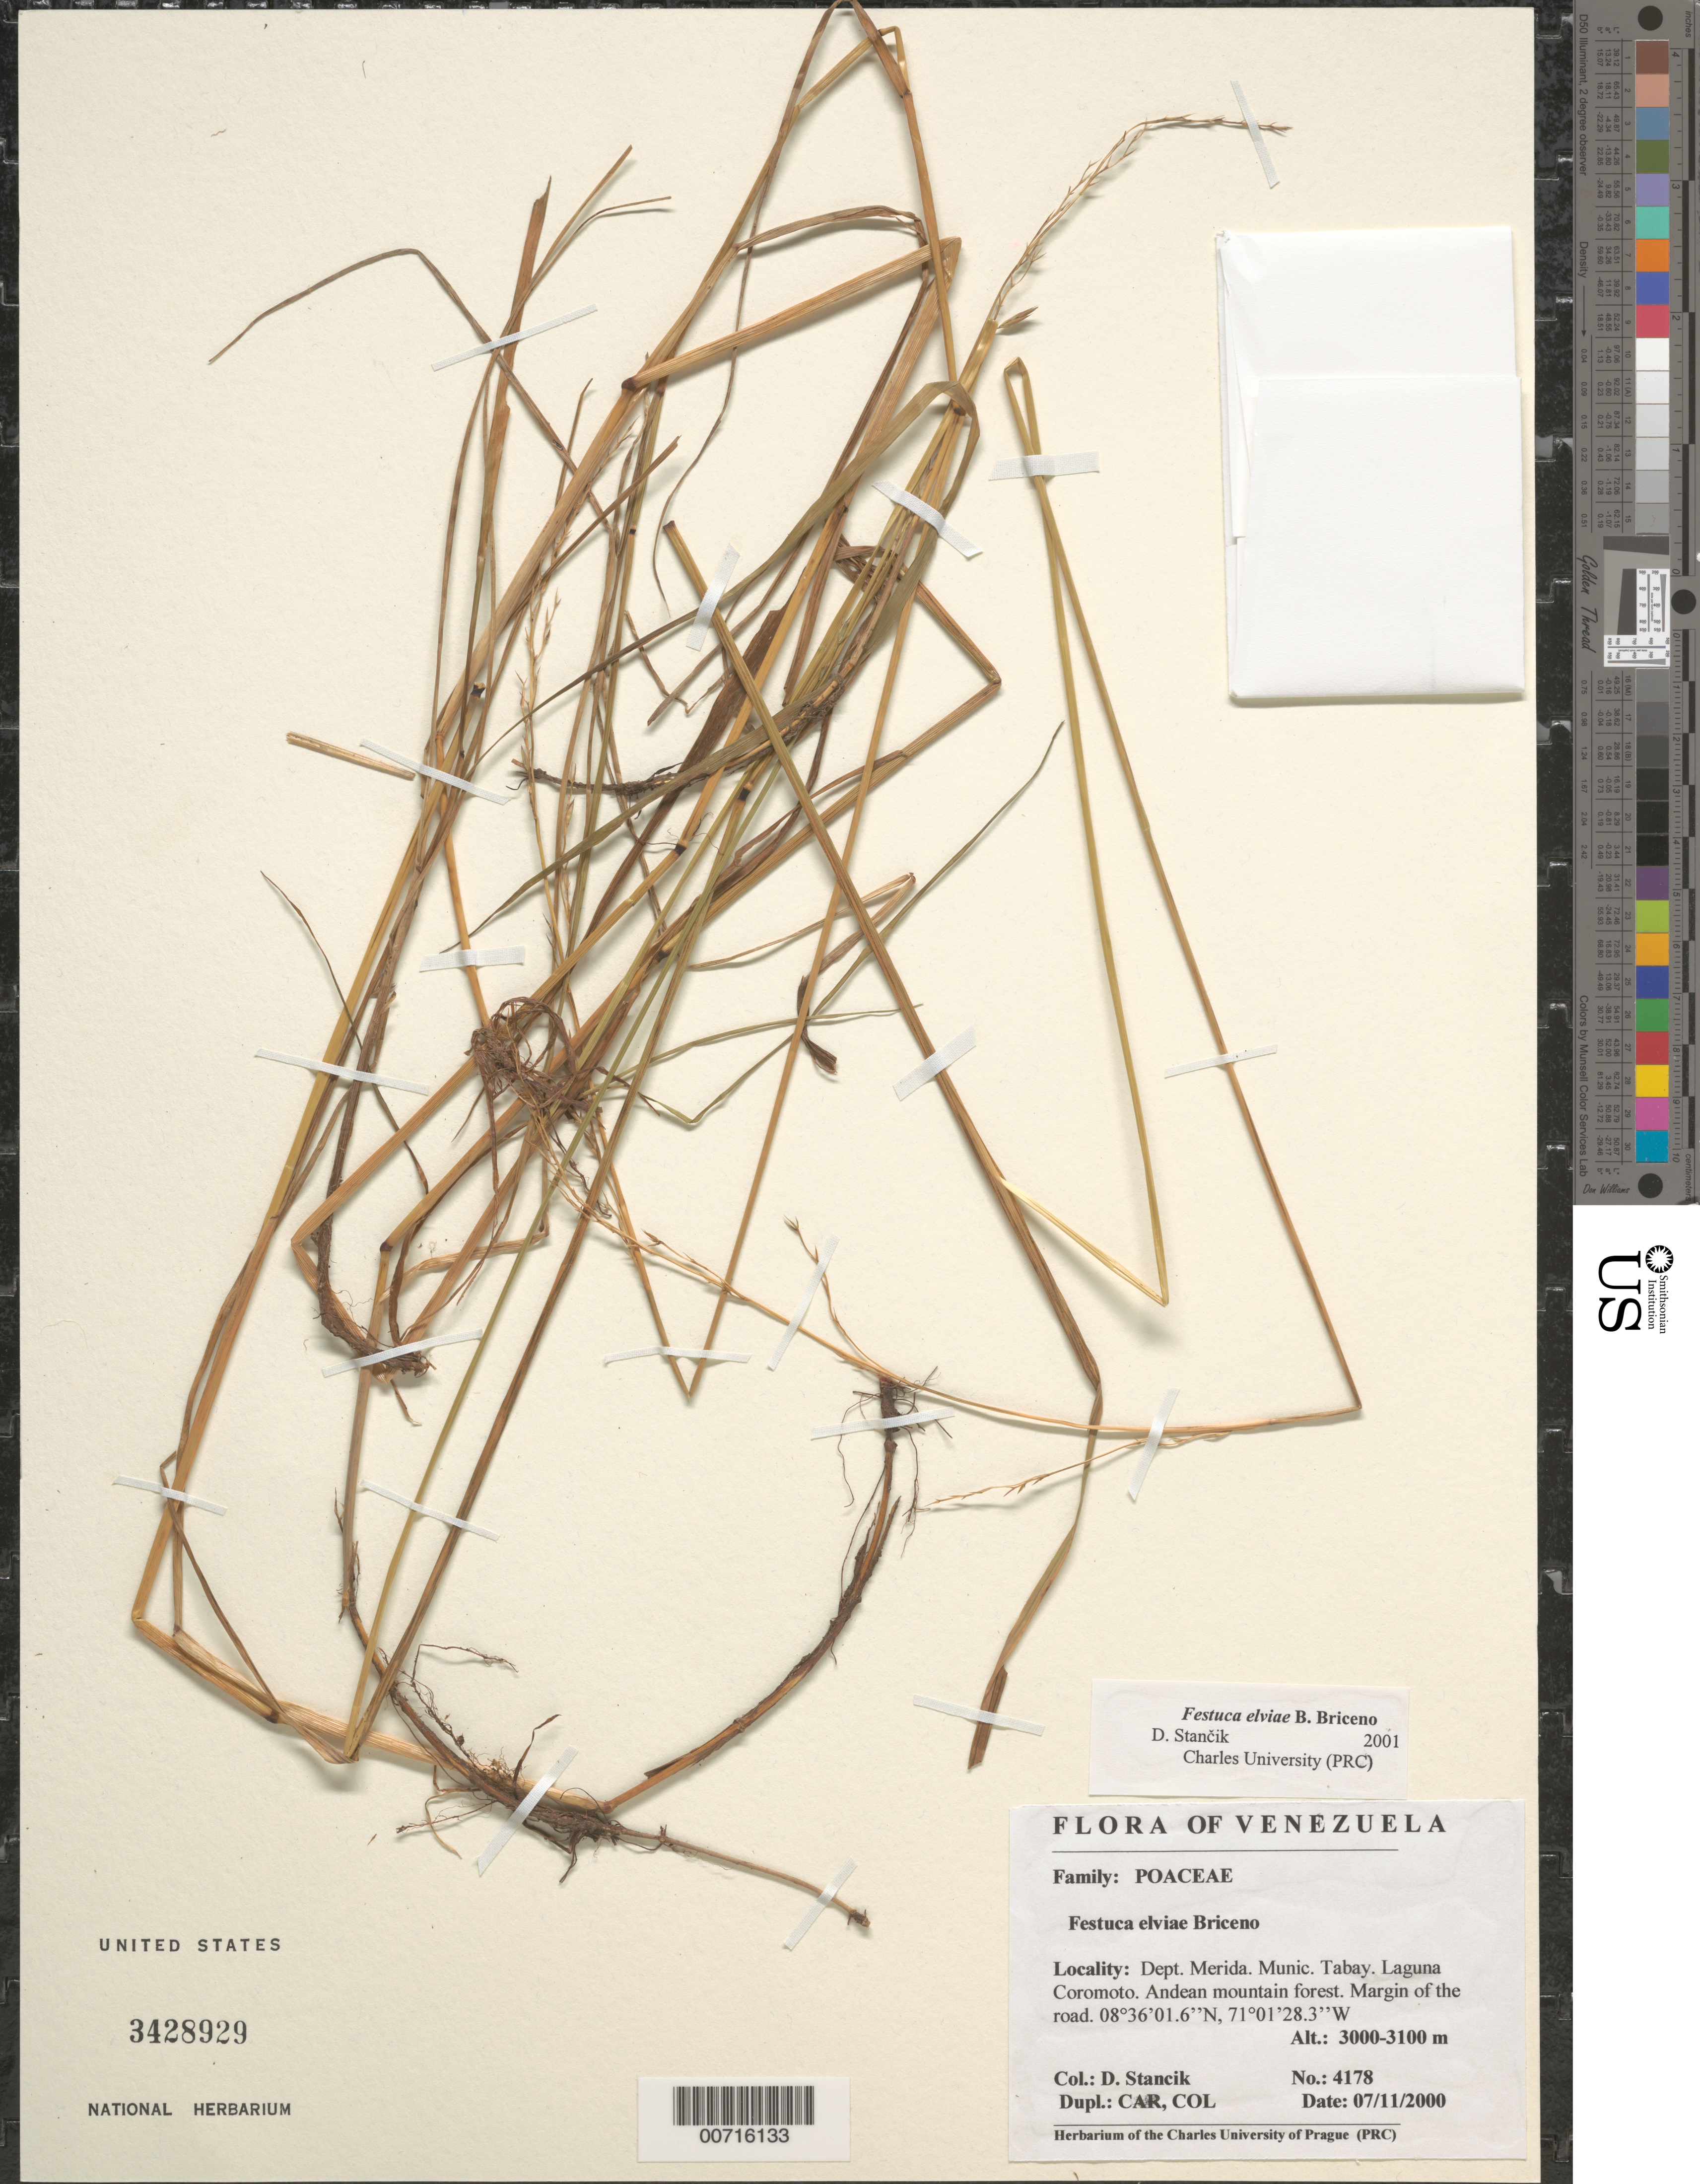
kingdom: Plantae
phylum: Tracheophyta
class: Liliopsida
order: Poales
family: Poaceae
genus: Hesperochloa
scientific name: Hesperochloa elviae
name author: (Briceño)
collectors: D. Stancik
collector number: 4178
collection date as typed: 07 Nov 2000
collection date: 2000-11-07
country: Venezuela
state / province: Mérida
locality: Laguna Coromoto. Margin of the road. Tabay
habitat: Andean mountain forest.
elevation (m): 3000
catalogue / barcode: US 3428929